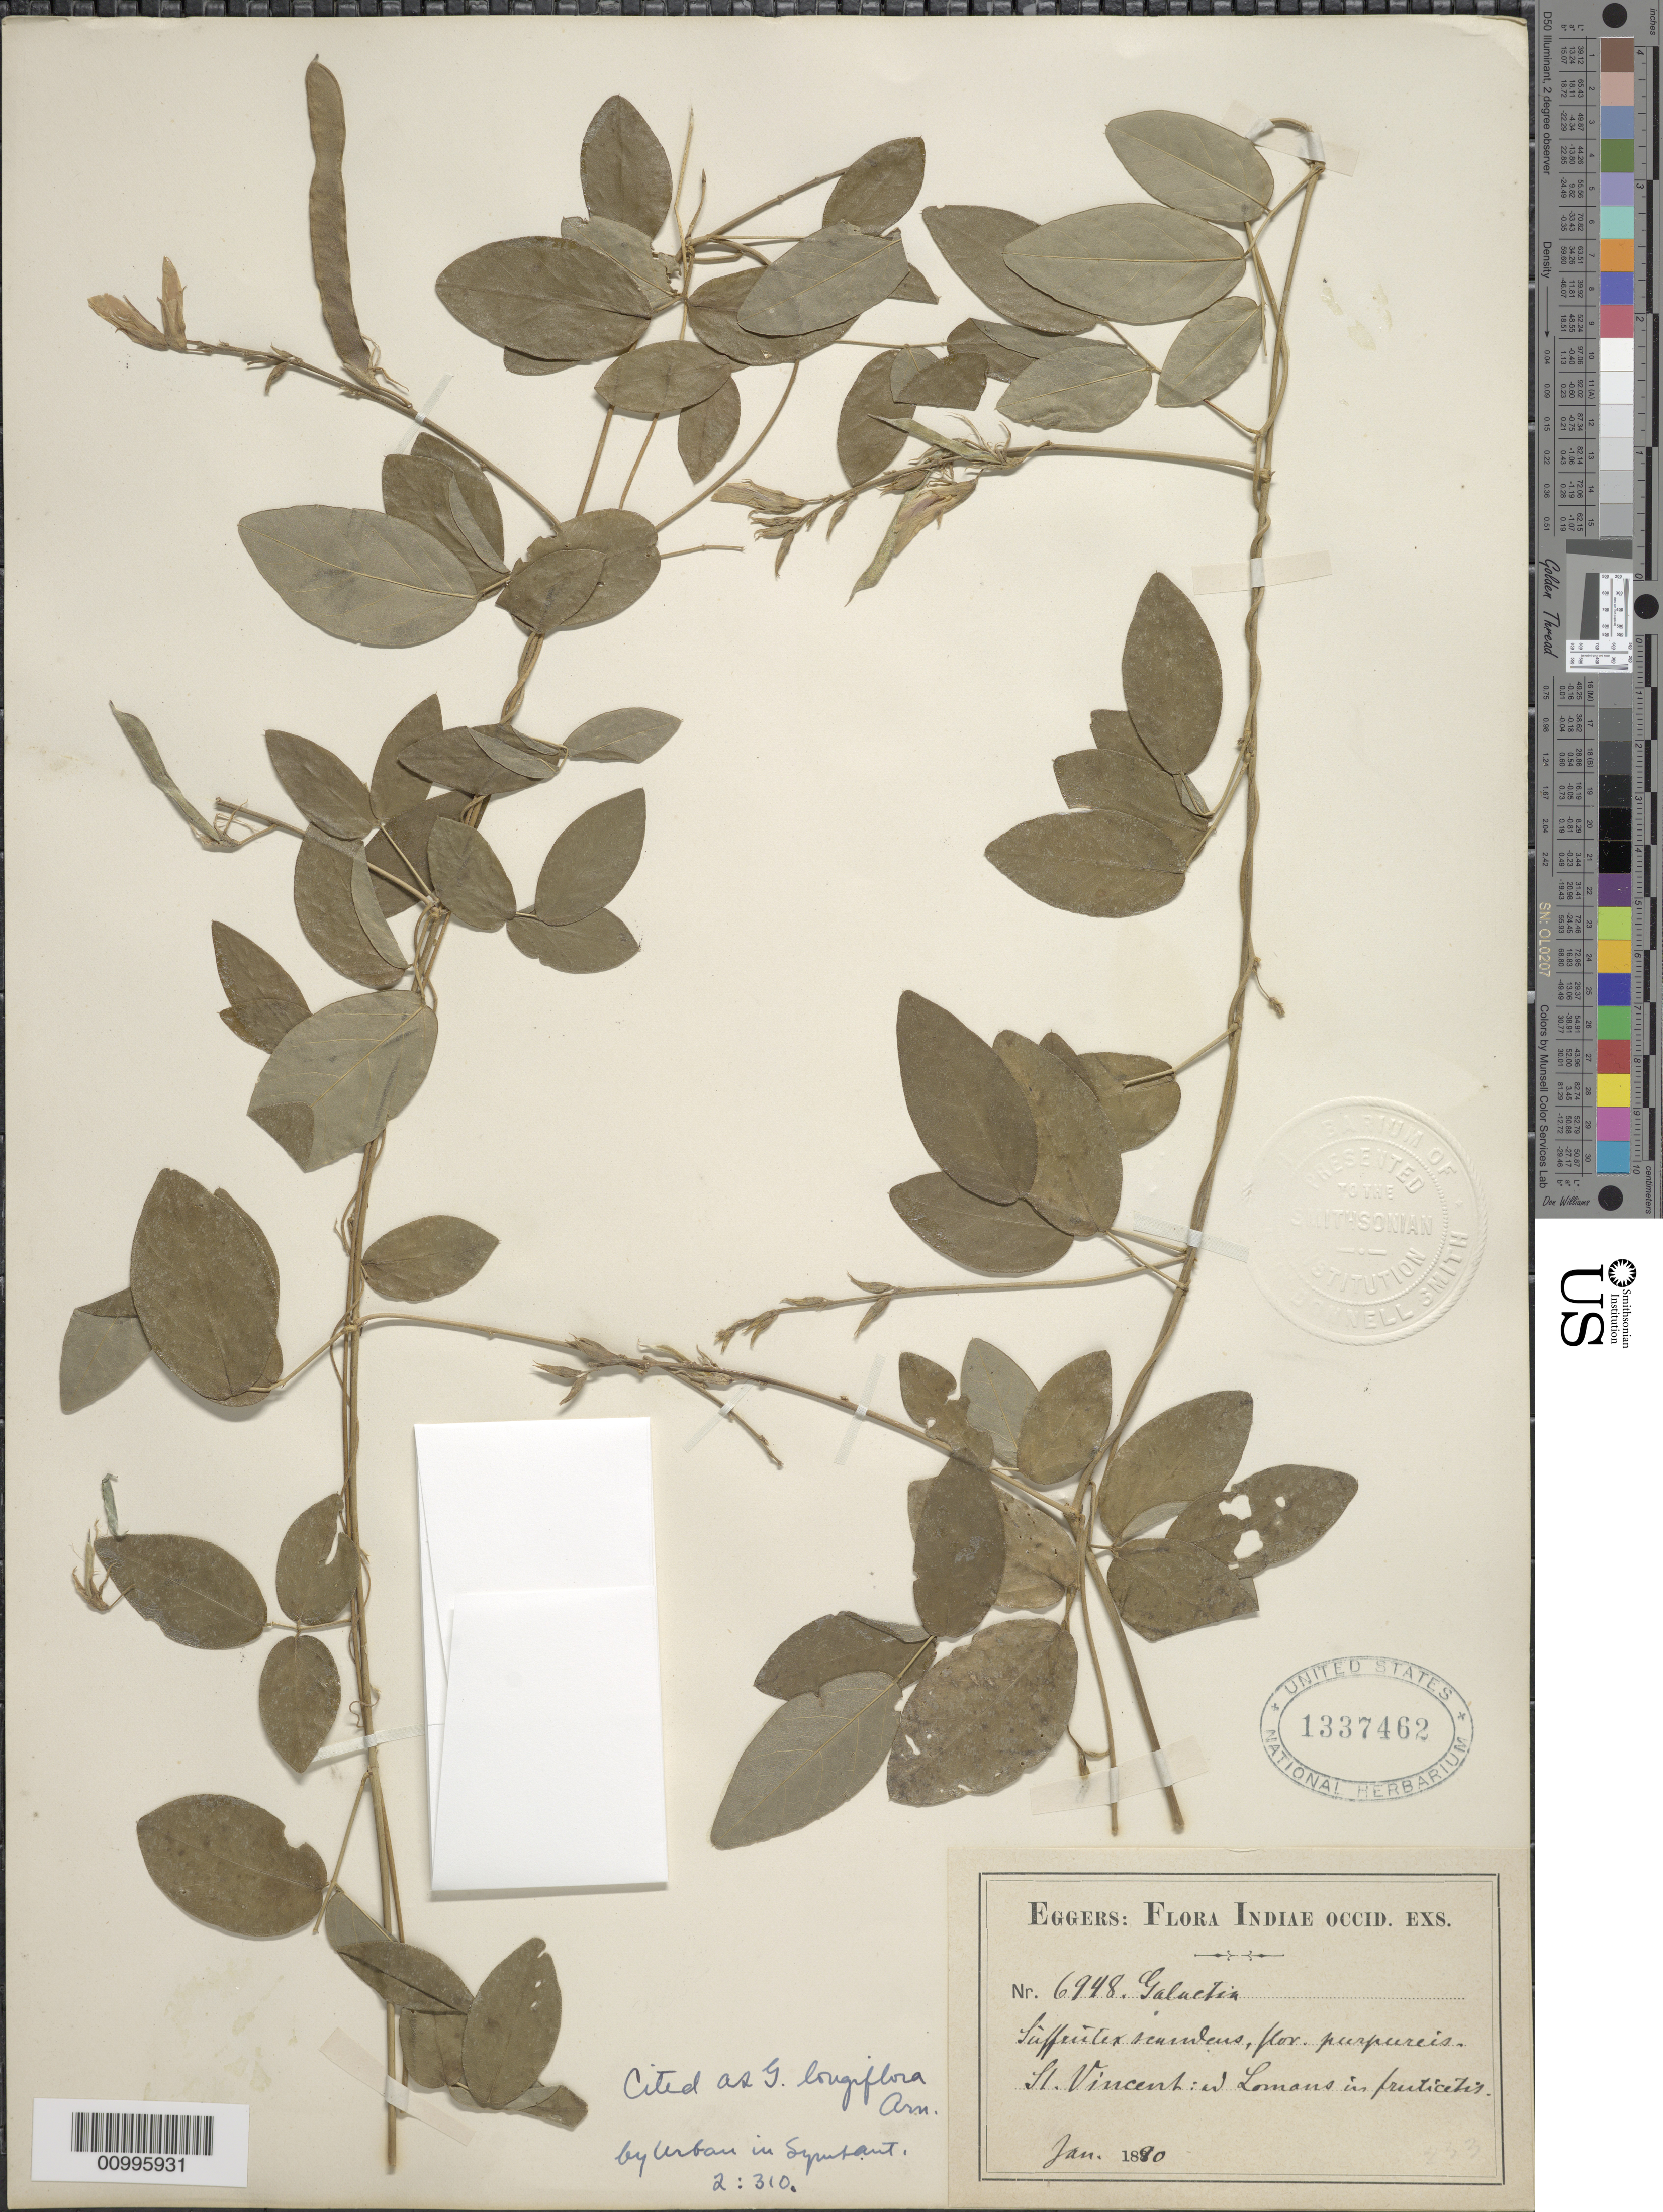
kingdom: Plantae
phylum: Tracheophyta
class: Magnoliopsida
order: Fabales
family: Fabaceae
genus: Galactia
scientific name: Galactia longifolia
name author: (Jacq.) Benth.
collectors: H. F. A. von Eggers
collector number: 6948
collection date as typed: Jan 1880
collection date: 1880-01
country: St. Vincent - Grenadines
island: St. Vincent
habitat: In fruticetis.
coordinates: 0 N, 0 E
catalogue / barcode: US 1337462